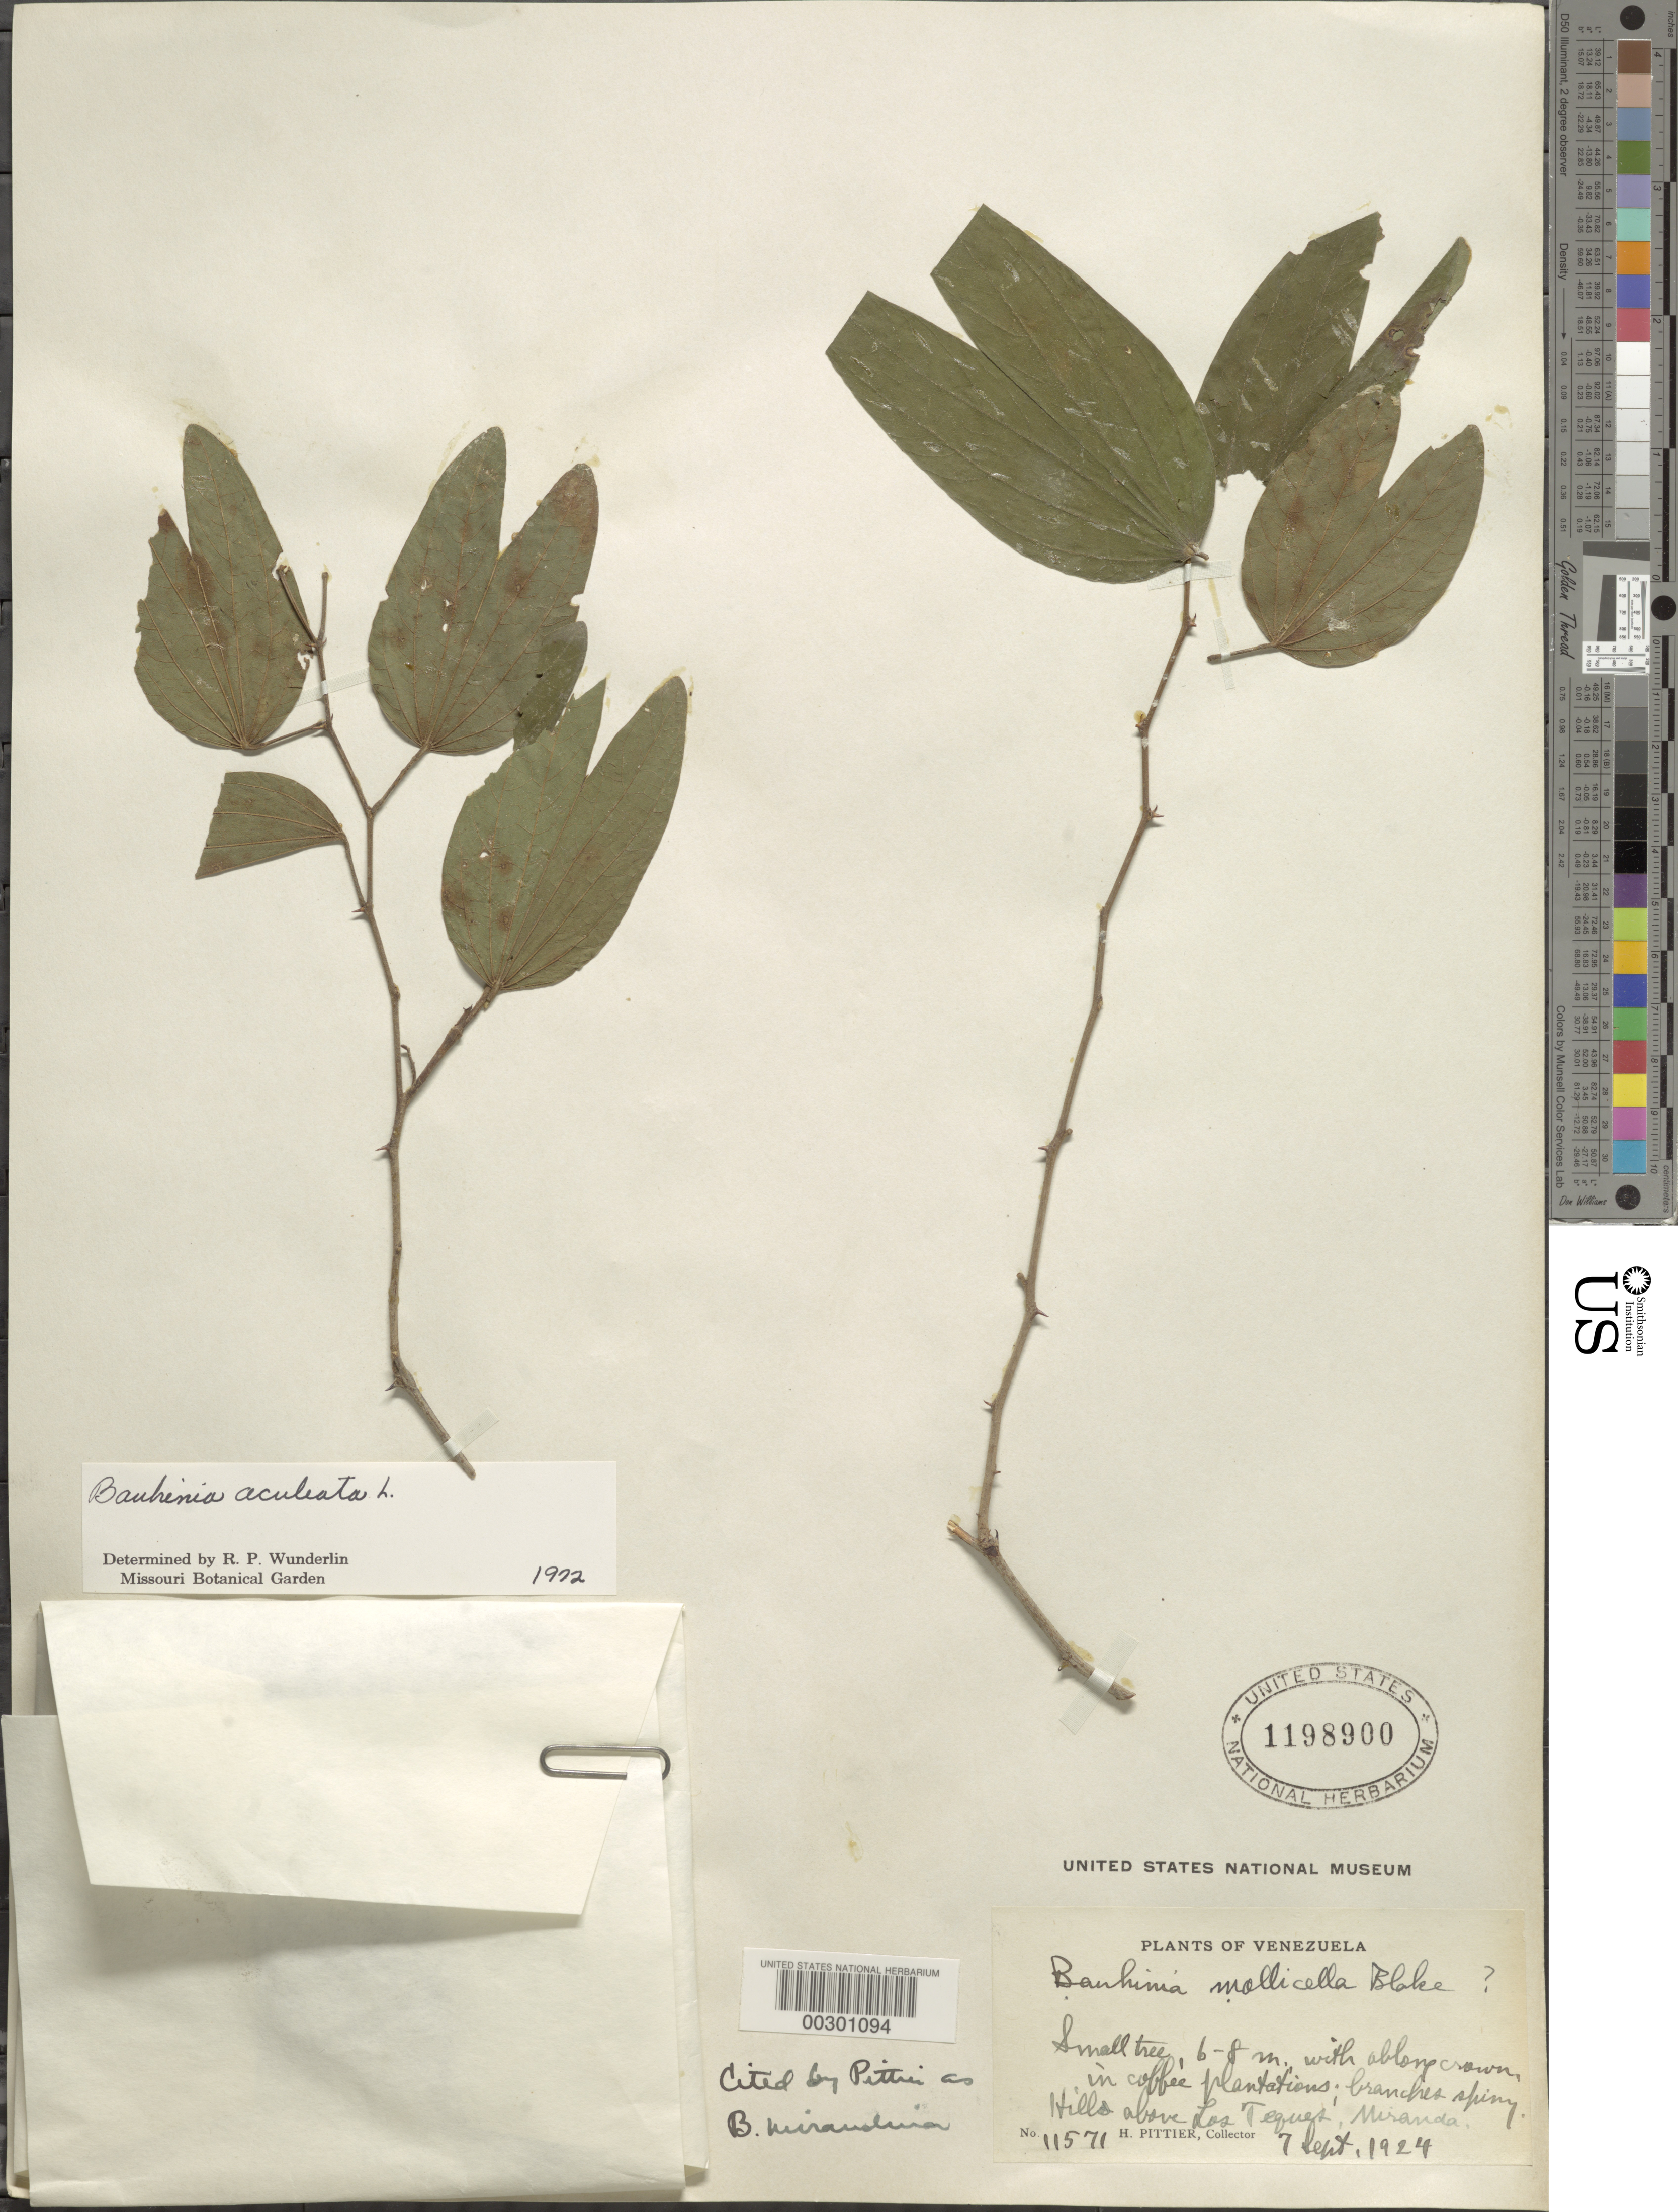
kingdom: Plantae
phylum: Tracheophyta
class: Magnoliopsida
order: Fabales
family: Fabaceae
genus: Bauhinia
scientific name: Bauhinia aculeata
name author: L.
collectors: H. F. Pittier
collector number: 11571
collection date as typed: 07 Sep 1924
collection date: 1924-09-07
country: Venezuela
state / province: Miranda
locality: Above los teques, in coffee plantations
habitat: Hills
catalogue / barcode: US 1198900